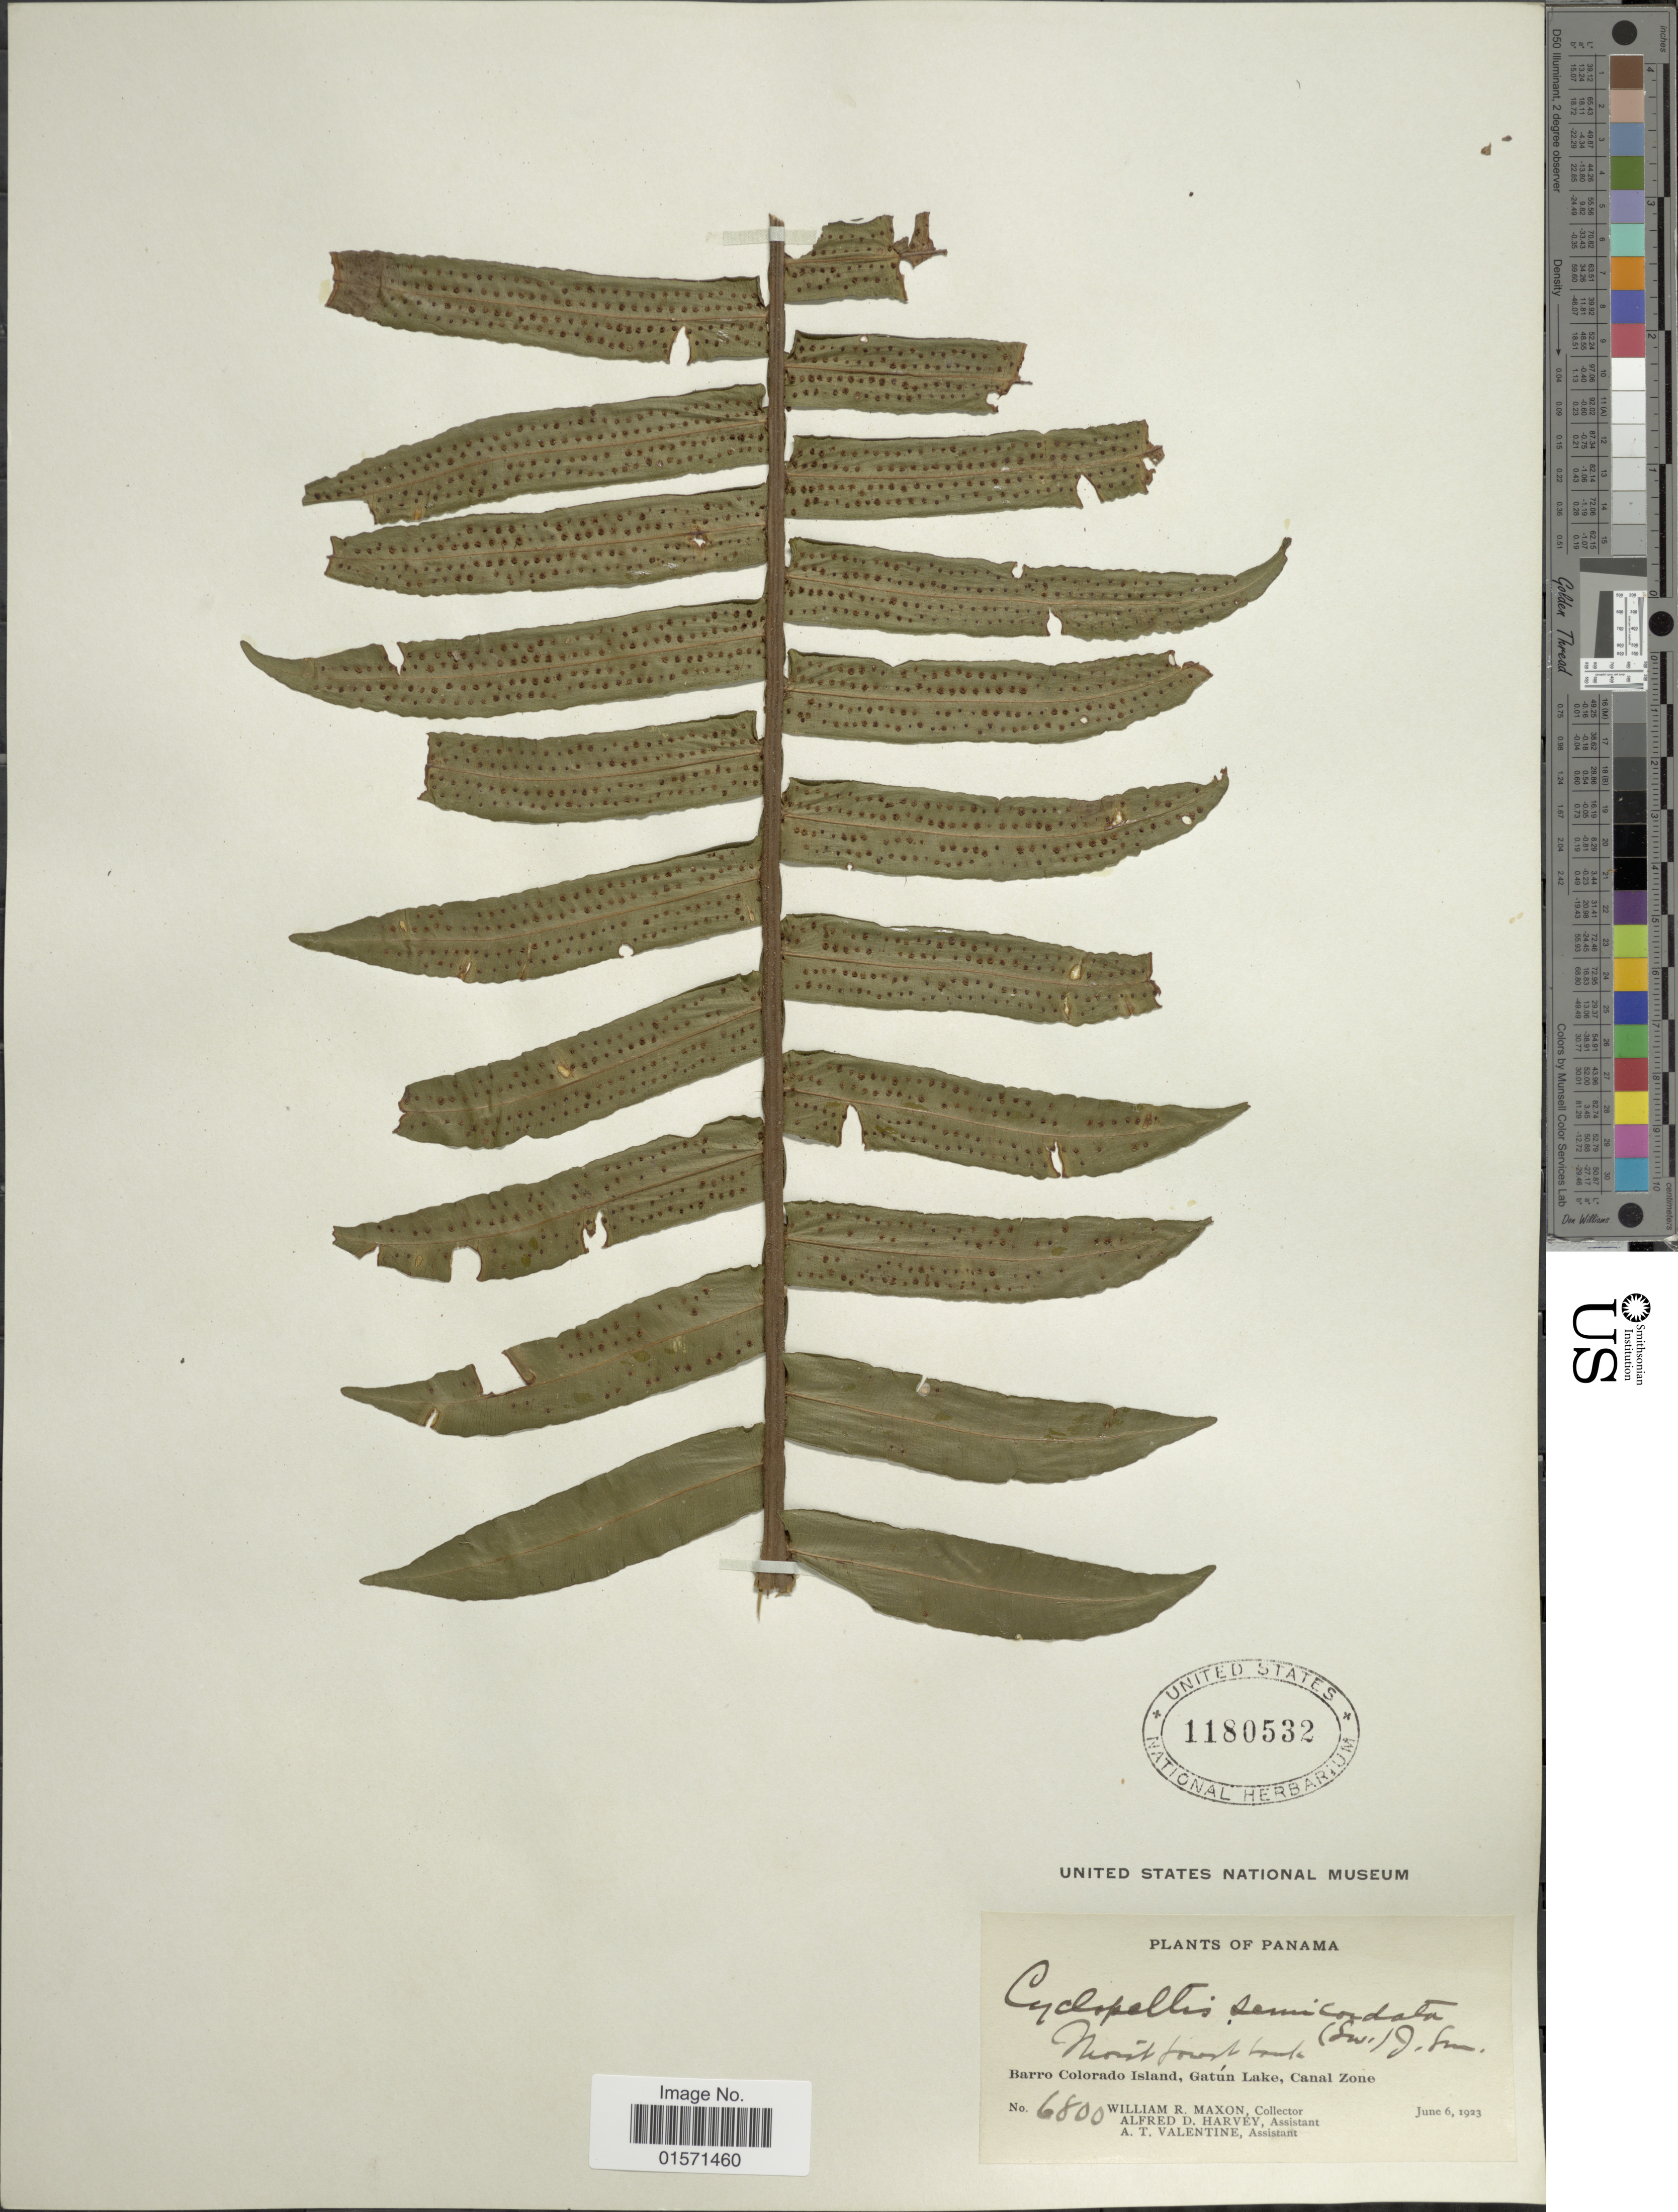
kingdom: Plantae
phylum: Tracheophyta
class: Polypodiopsida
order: Polypodiales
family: Lomariopsidaceae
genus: Cyclopeltis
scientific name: Cyclopeltis semicordata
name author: (Sw.) J. Sm.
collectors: W. R. Maxon, A. D. Harvey & A. Valentine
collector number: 6800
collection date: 1923-06-06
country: Panama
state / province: Panamá Oeste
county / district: Canal Zone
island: Barro Colorado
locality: Barro Colorado Island, gatun Lake, Canal Zone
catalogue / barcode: US 1180532